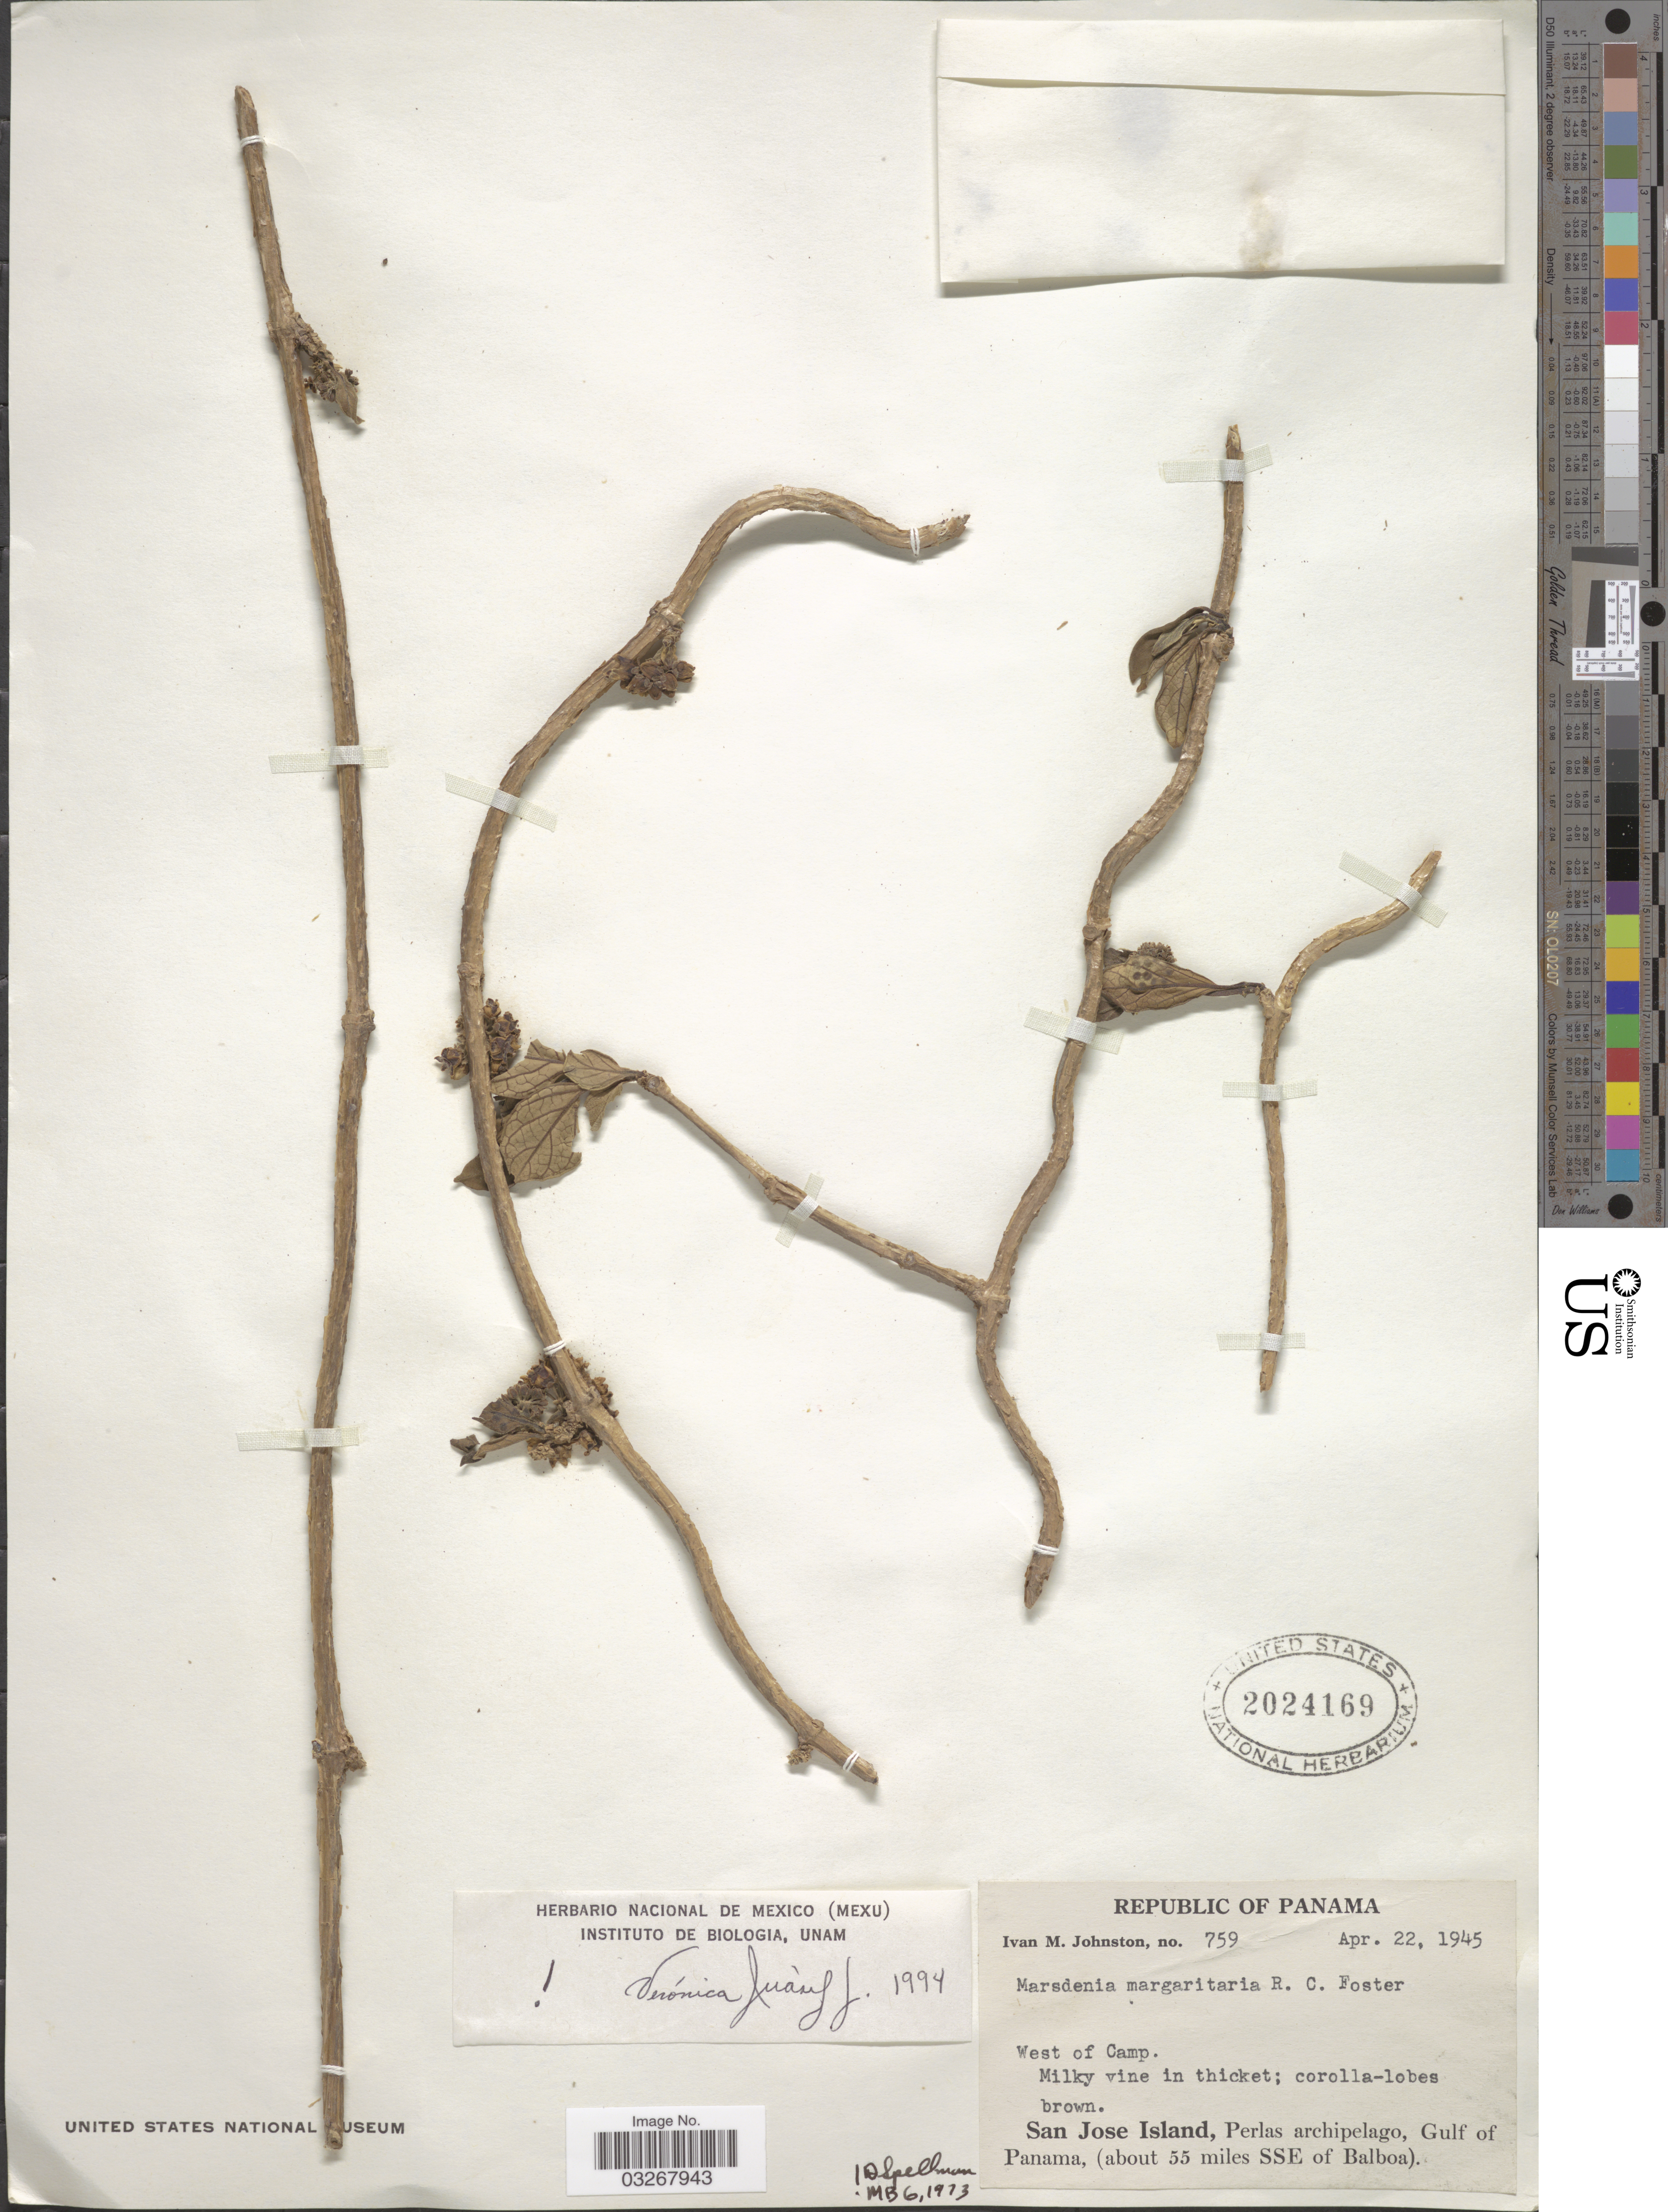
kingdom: Plantae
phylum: Tracheophyta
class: Magnoliopsida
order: Gentianales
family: Apocynaceae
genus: Marsdenia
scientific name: Marsdenia margaritaria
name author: R.C. Foster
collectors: I.M. Johnston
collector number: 759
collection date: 1945-04-22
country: Panama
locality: West of Camp. San Jose Island, Perlas archipelago, Gulf of Panama, (about 55 miles SSE of Balboa).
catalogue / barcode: US 2024169